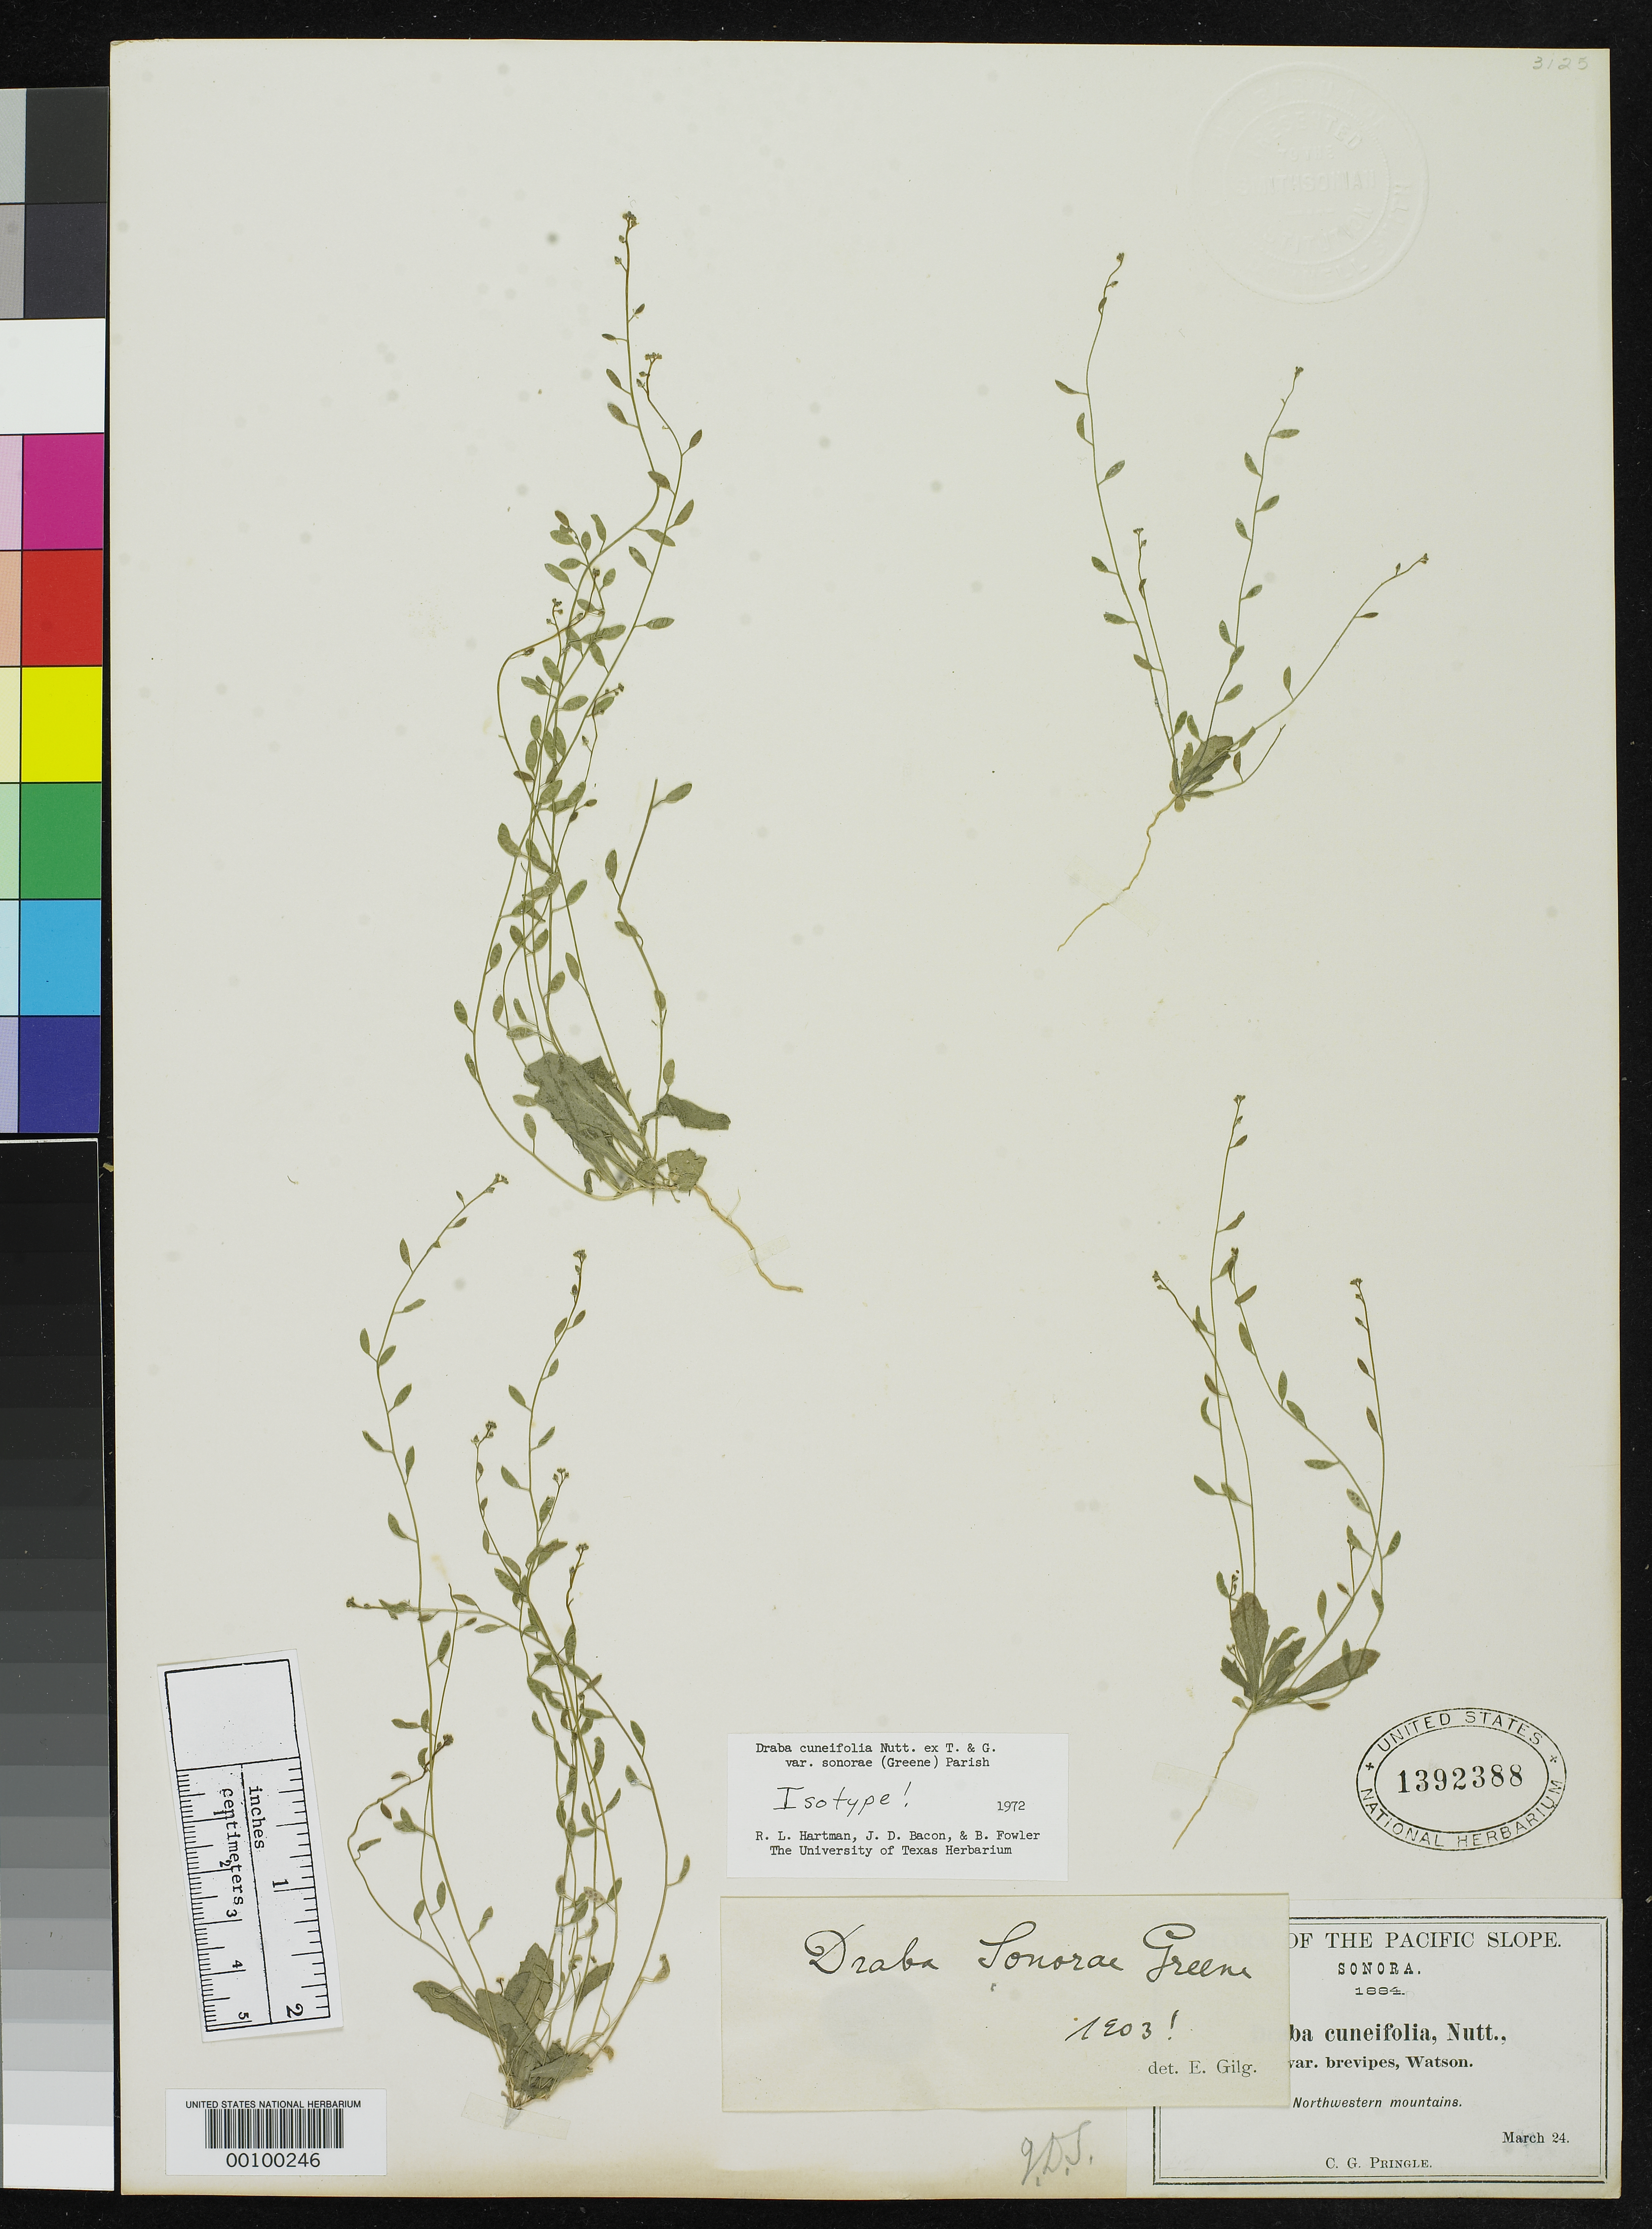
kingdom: Plantae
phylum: Tracheophyta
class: Magnoliopsida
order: Brassicales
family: Brassicaceae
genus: Draba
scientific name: Draba sonorae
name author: Greene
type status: Type Collection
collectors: C. G. Pringle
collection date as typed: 24 Mar 1884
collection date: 1884-03-24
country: Mexico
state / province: Sonora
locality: NW mountains.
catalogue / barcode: US 1392388